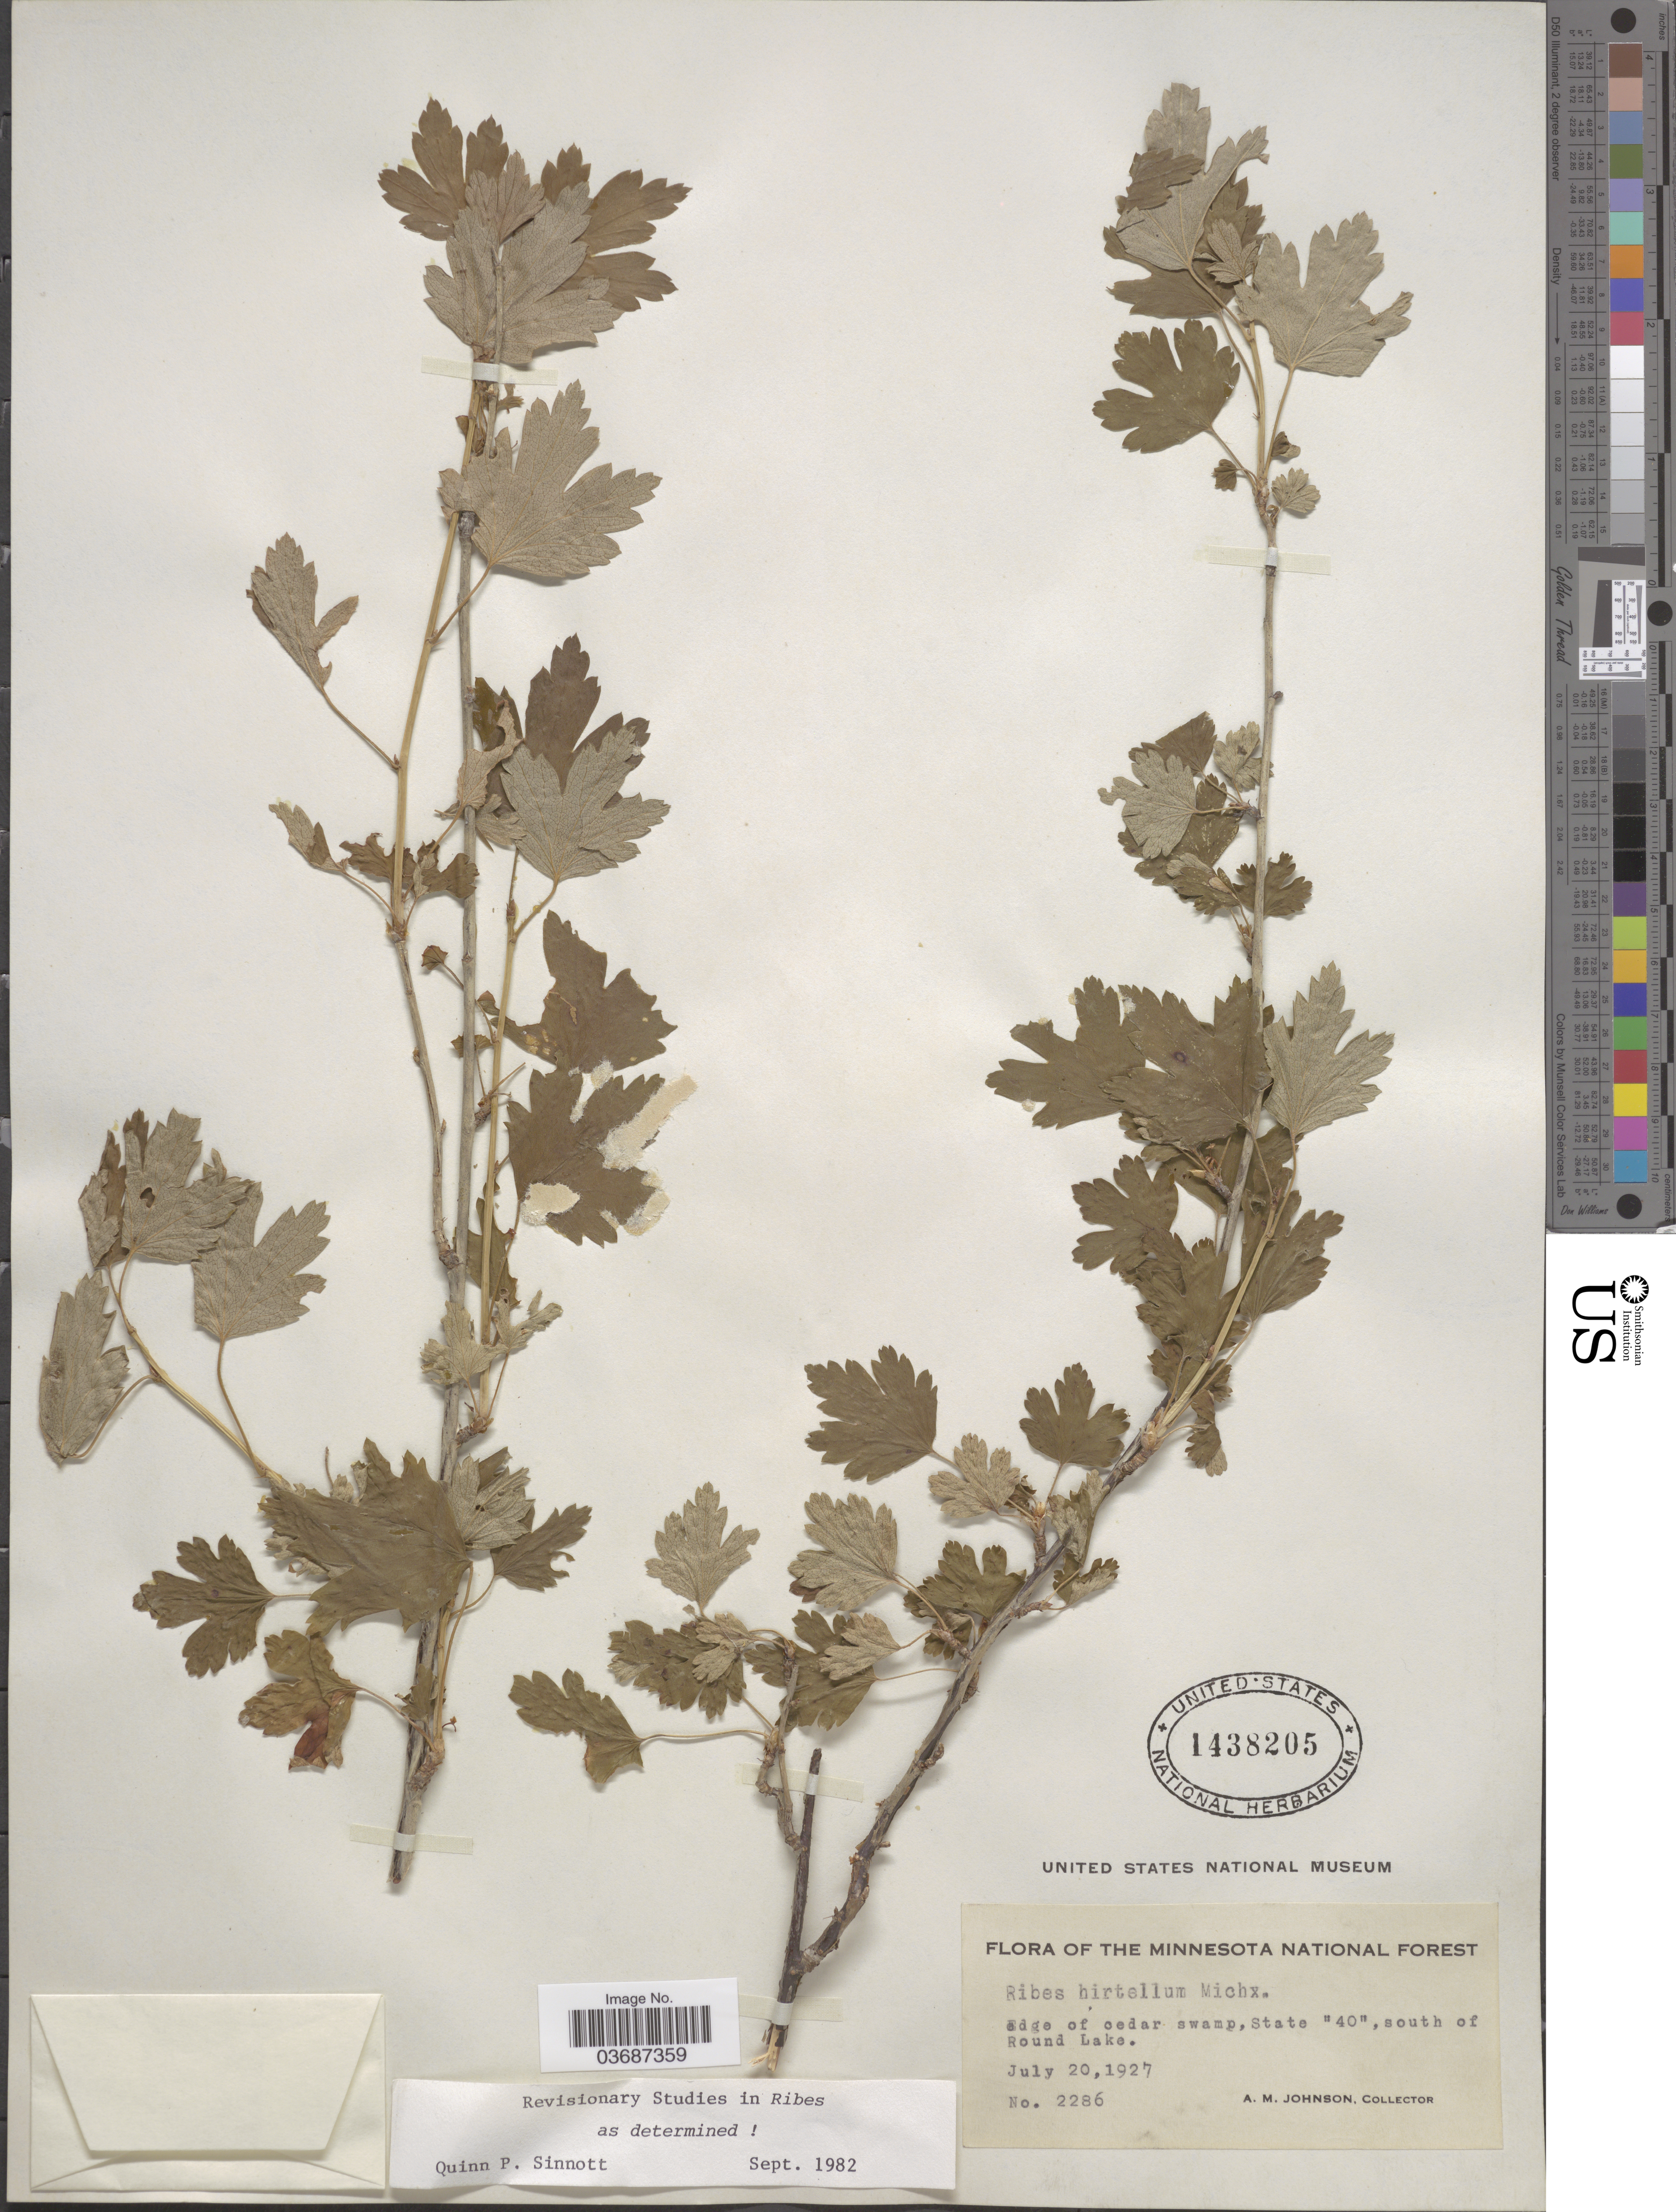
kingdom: Plantae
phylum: Tracheophyta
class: Magnoliopsida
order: Saxifragales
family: Grossulariaceae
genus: Ribes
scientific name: Ribes hirtellum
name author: Michx.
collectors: A. M. Johnson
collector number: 2286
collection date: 1927-07-20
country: United States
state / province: Minnesota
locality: The Minnesota National Forest. Edge of cedar swamp, State "40", south of Round Lake.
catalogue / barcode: US 1438205